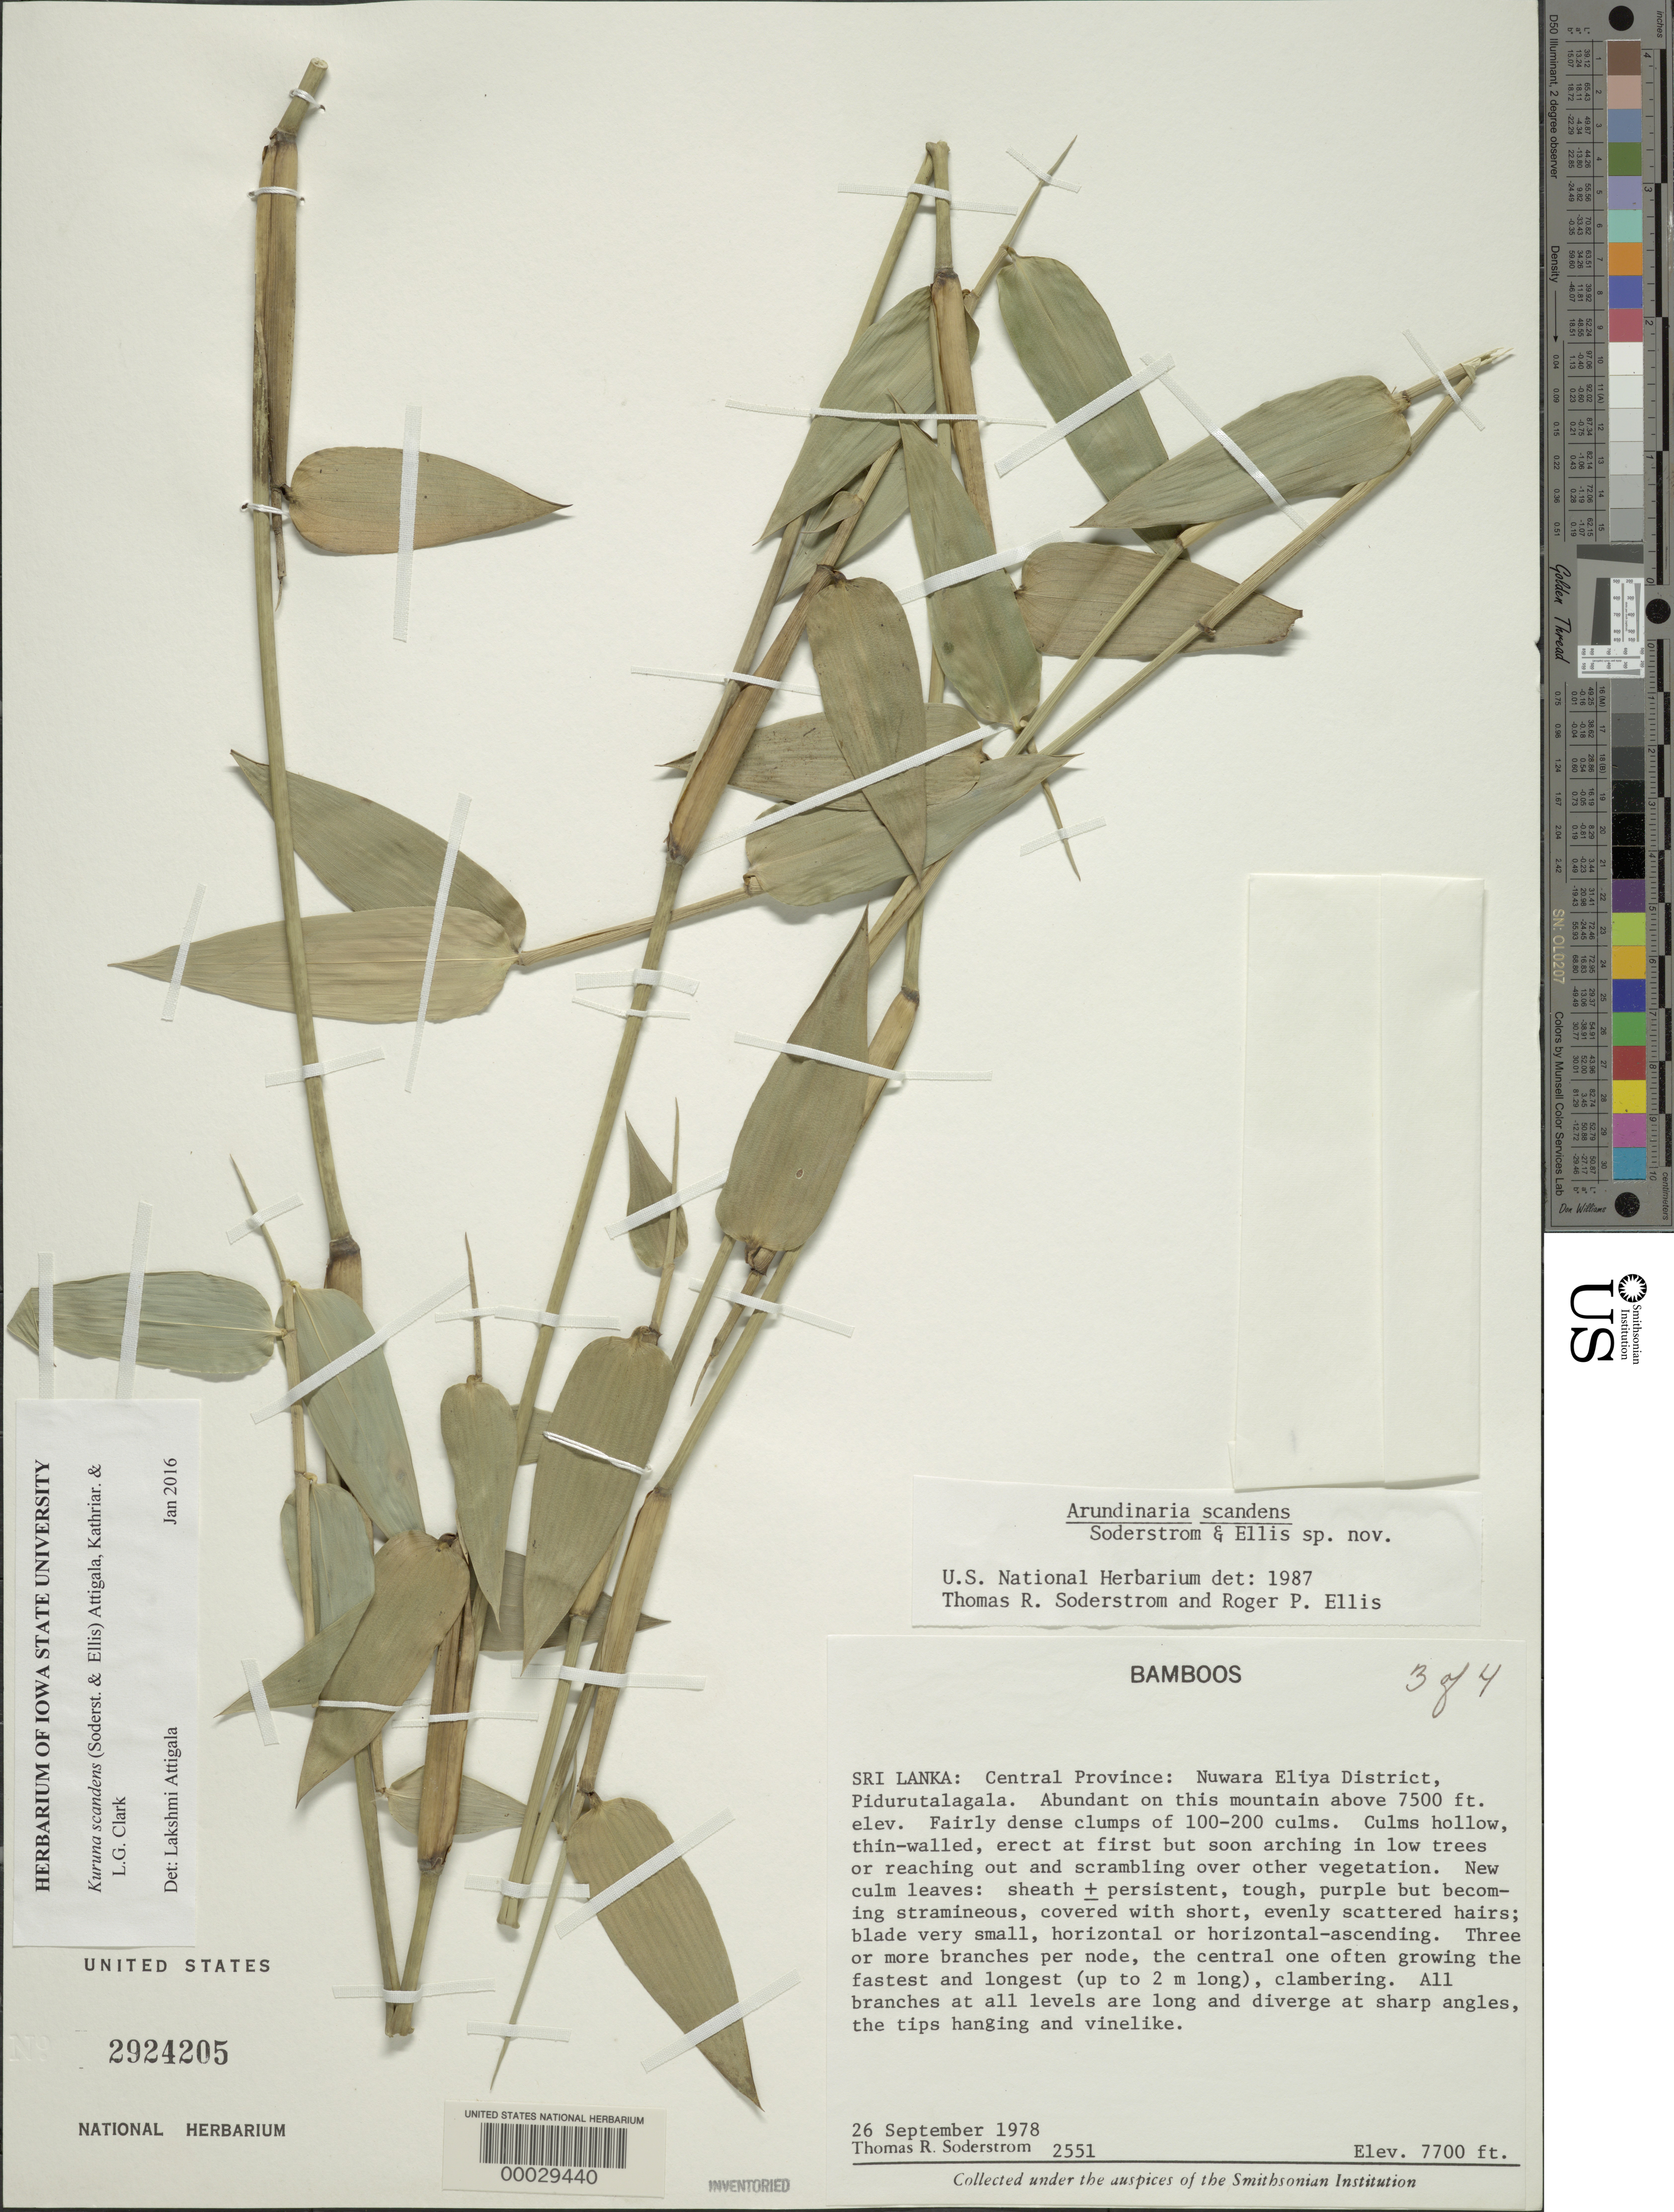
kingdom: Plantae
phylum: Tracheophyta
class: Liliopsida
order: Poales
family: Poaceae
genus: Kuruna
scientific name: Kuruna scandens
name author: (Soderstr. & R.P. Ellis) Attigala et al.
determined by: Attigala, L.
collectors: T. R. Soderstrom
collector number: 2551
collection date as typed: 26 Sep 1978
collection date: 1978-09-26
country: Sri Lanka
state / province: Central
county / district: Nuwara Eliya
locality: Pidurutalagala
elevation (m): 2288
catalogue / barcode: US 2924205